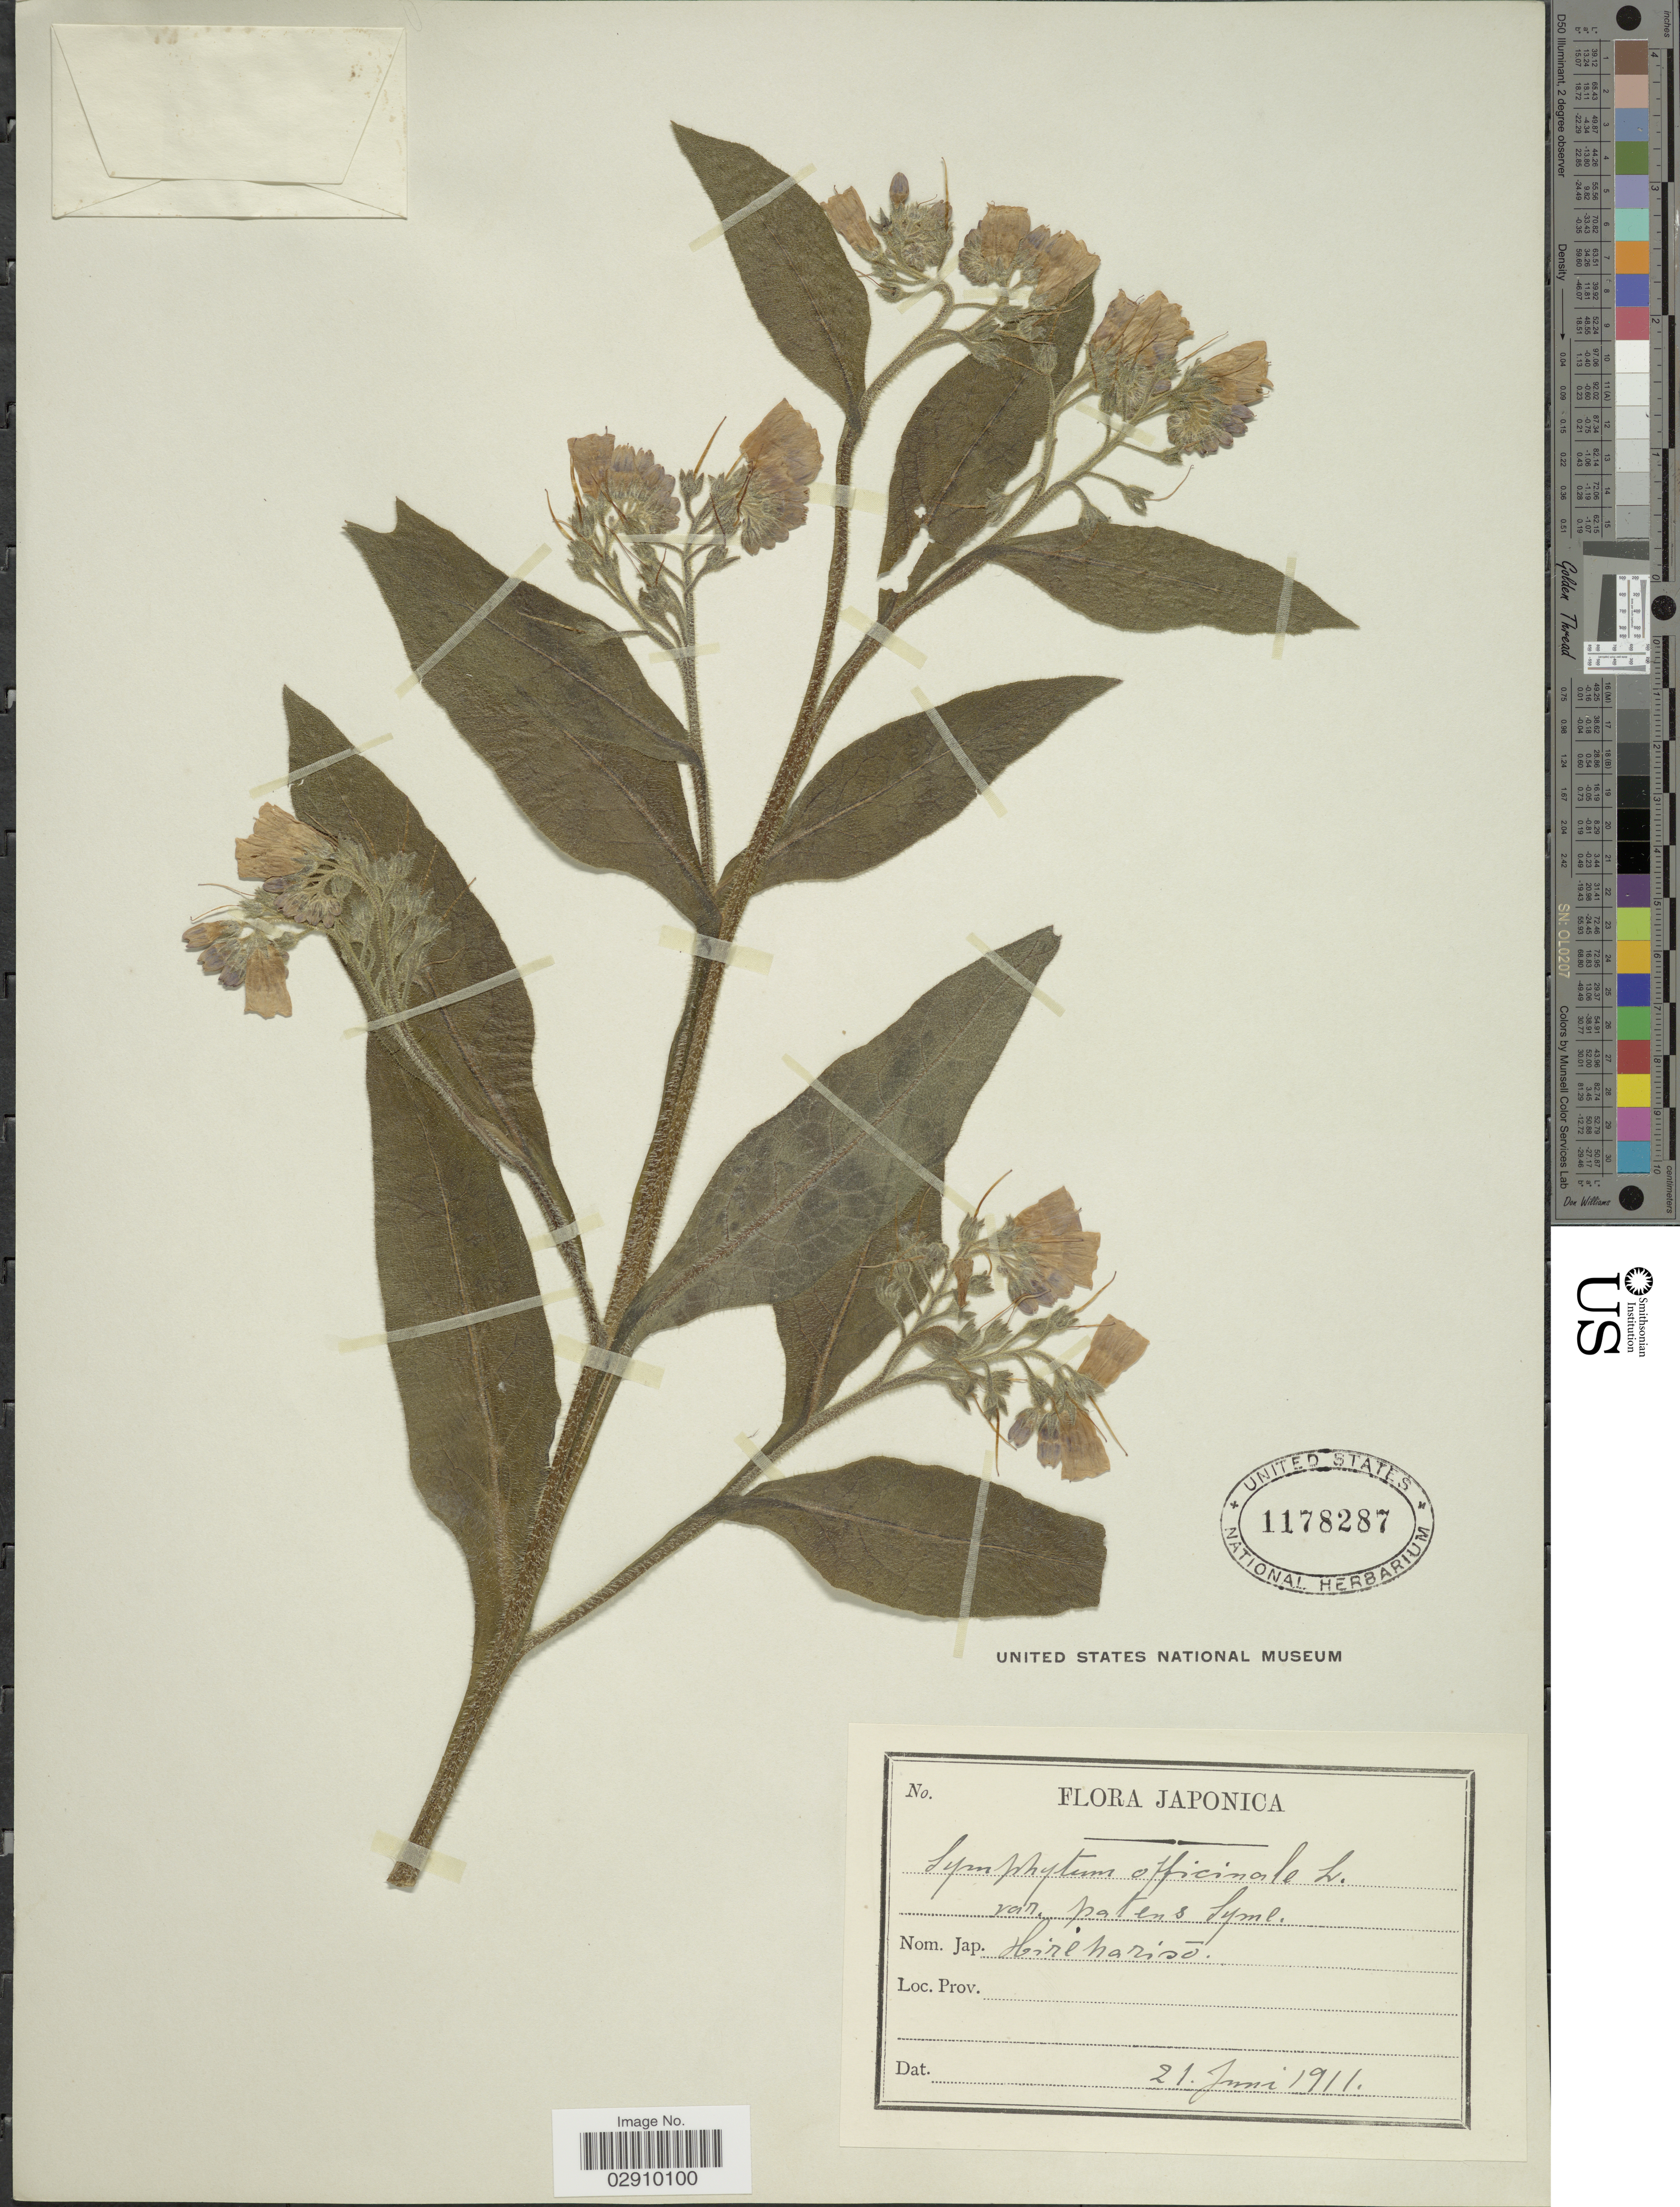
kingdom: Plantae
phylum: Tracheophyta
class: Magnoliopsida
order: Boraginales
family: Boraginaceae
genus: Symphytum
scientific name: Symphytum officinale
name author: L.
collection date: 1911-06-21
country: Japan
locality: Japonica.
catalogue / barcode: US 1178287